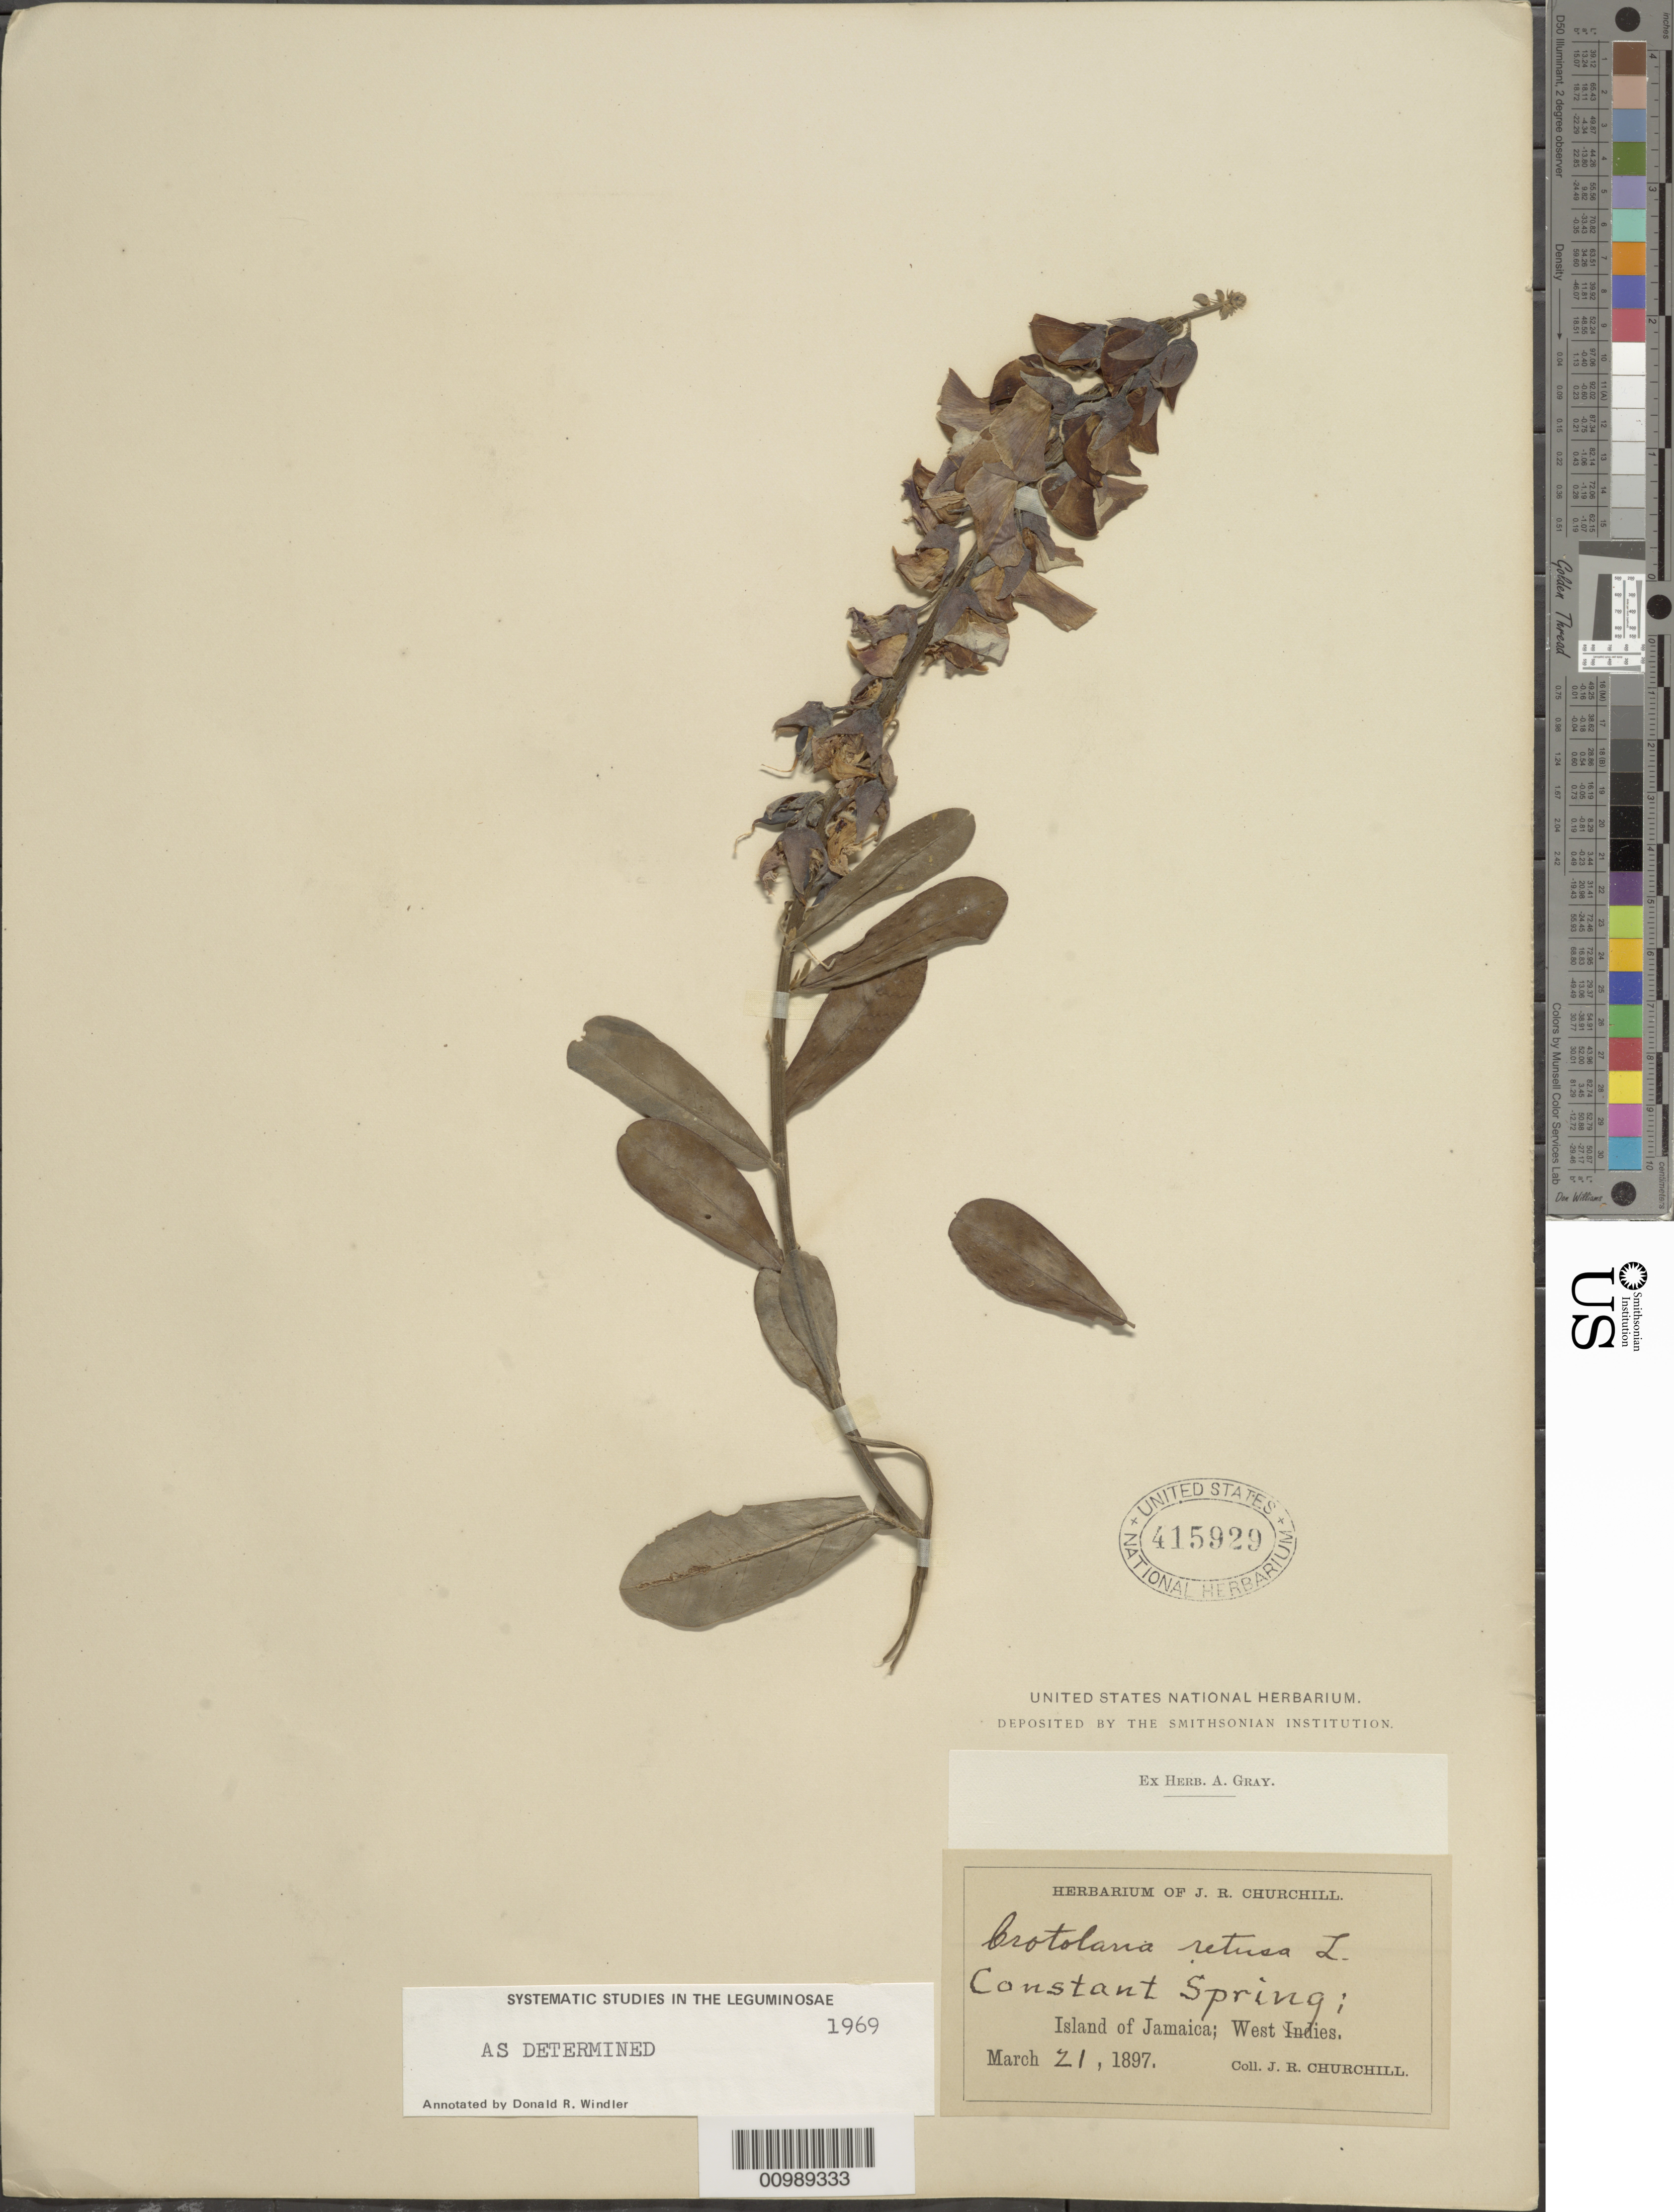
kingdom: Plantae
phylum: Tracheophyta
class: Magnoliopsida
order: Fabales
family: Fabaceae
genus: Crotalaria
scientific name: Crotalaria retusa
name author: L.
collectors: J. R. Churchill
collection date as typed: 21 Mar 1897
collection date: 1897-03-21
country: Jamaica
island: Jamaica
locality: Constant Spring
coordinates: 0 N, 0 E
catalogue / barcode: US 415929